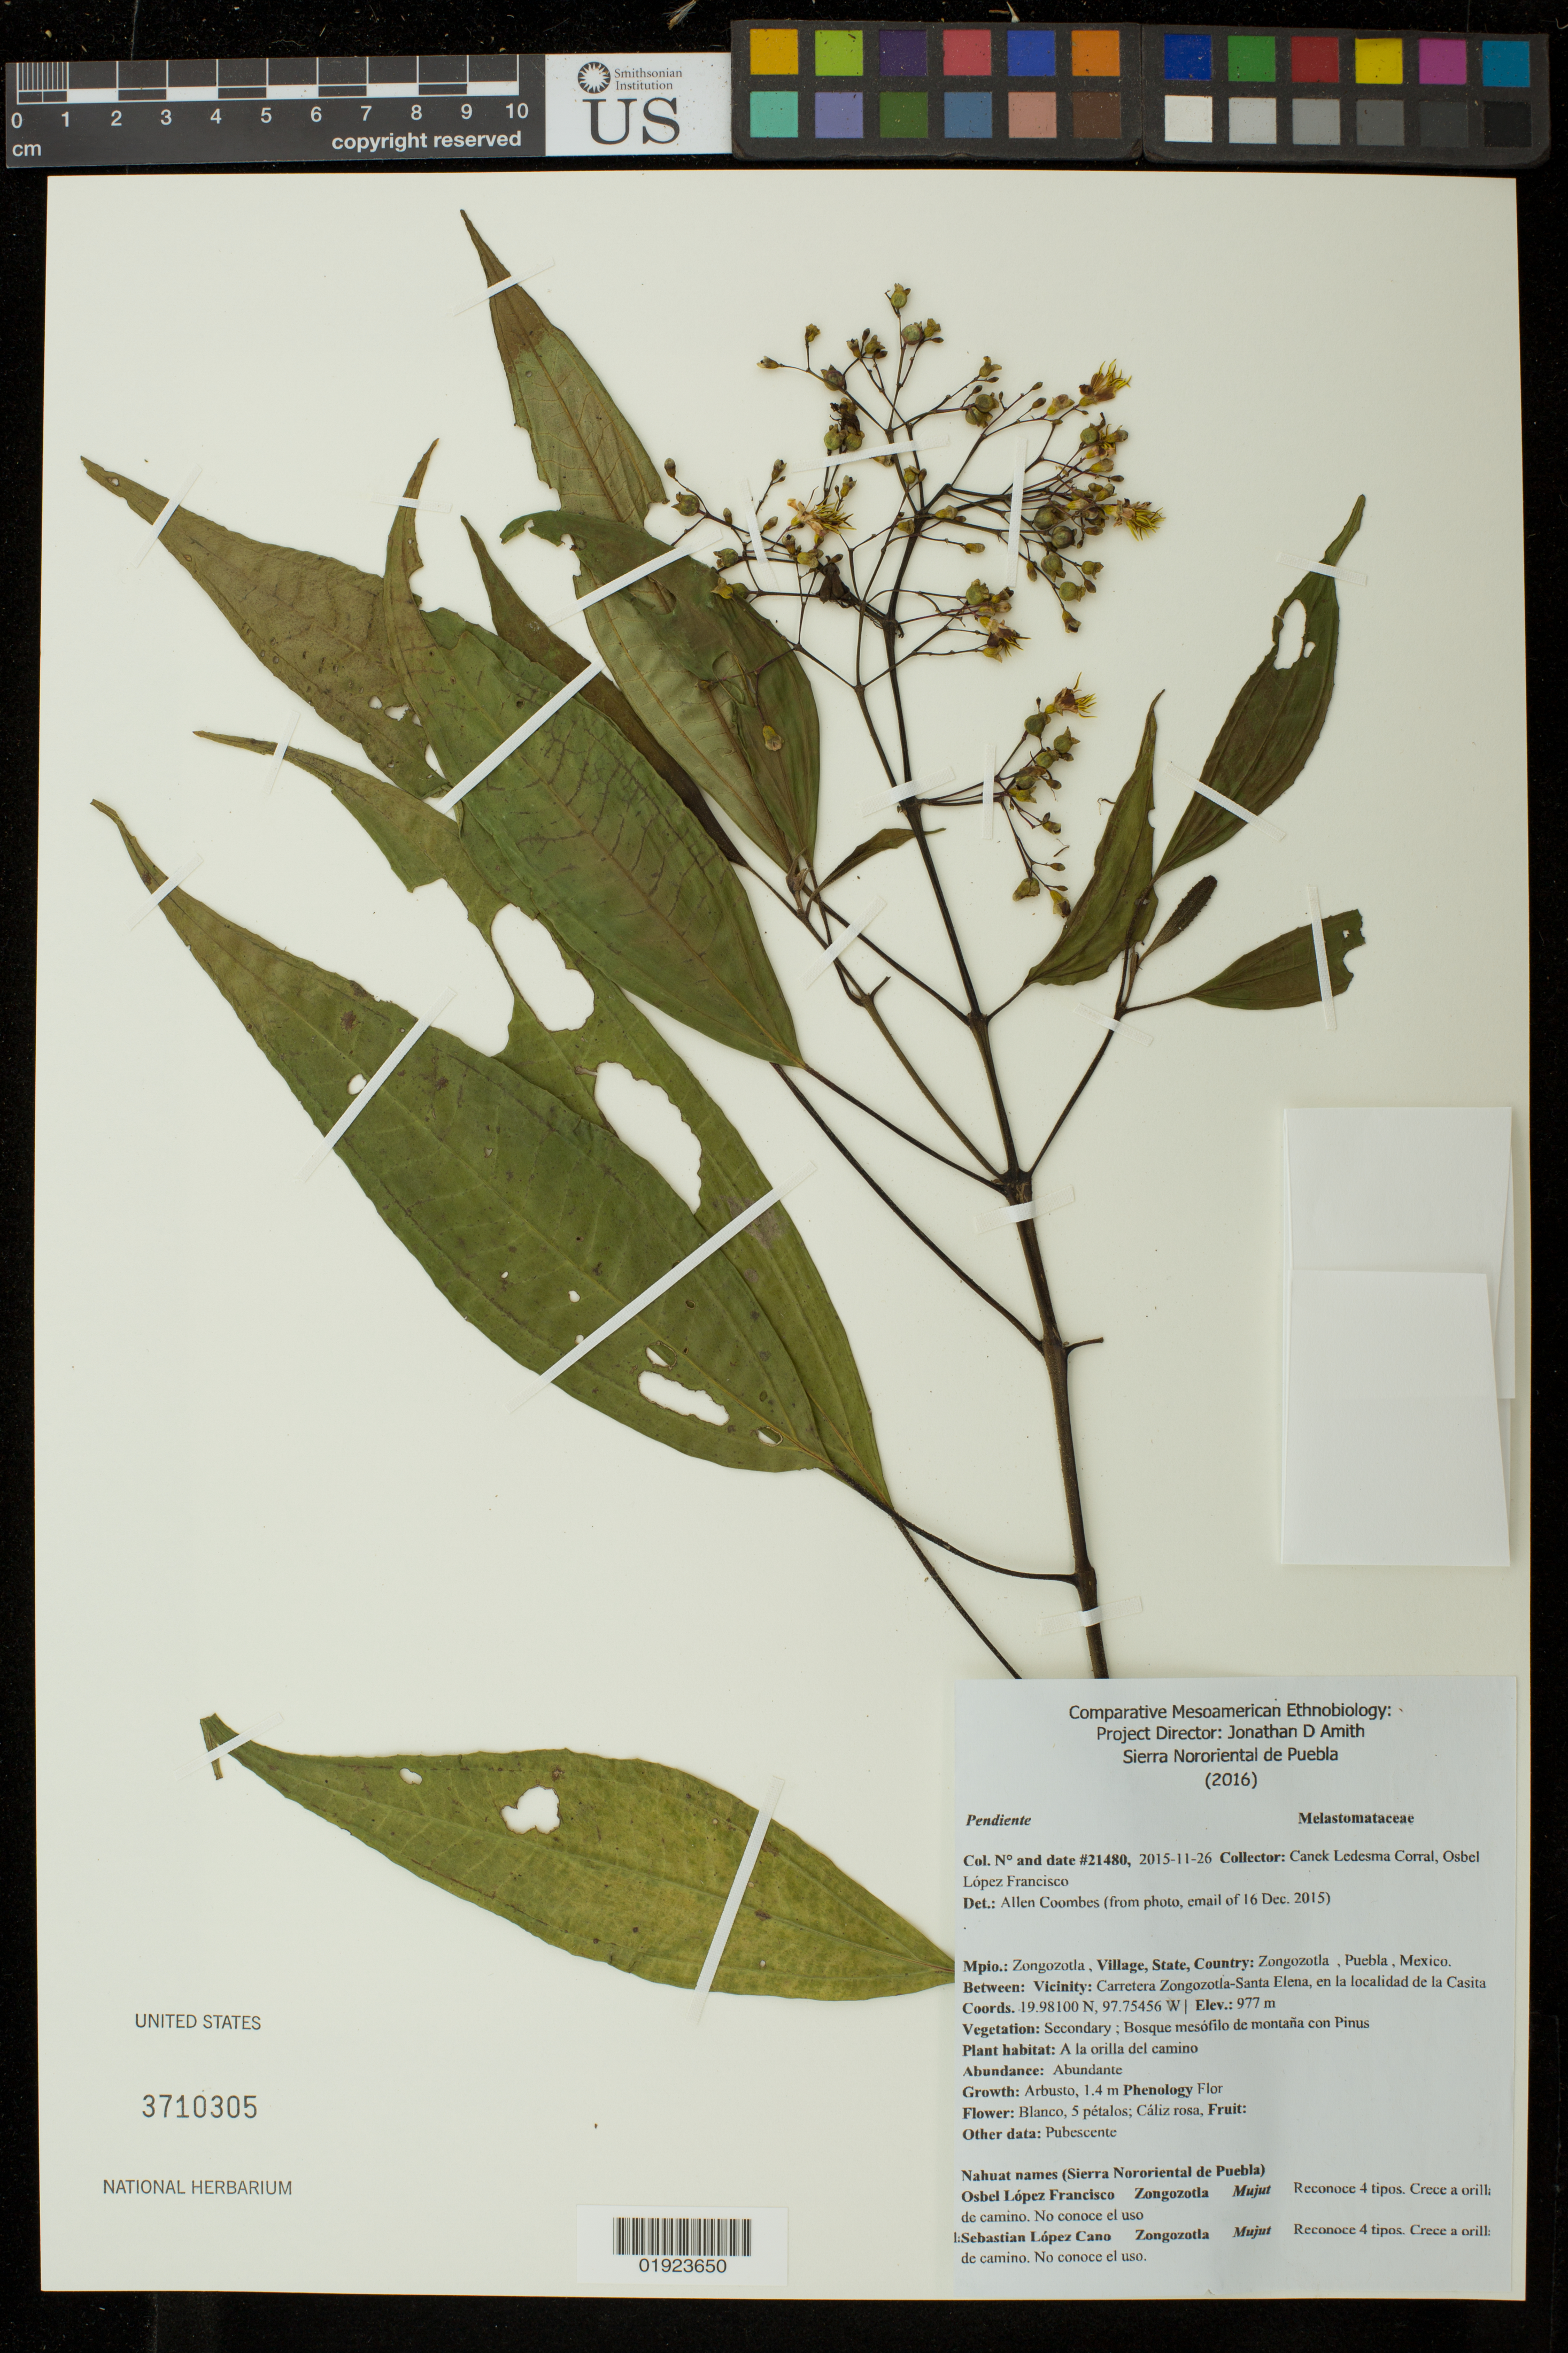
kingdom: Plantae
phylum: Tracheophyta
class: Magnoliopsida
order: Myrtales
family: Melastomataceae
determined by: Coombes, Allen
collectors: Canek Ledesma C. & O. Francisco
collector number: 21480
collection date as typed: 2015-11-26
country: Mexico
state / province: Puebla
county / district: Zongozotla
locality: Zongozotla, Puebla, Mexico, Carretera Zongozotla-Santa Elena, en la localidad de la Casita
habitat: Secondary; bosque mesofilo de montana con Pinus, a la orilla del camino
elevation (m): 977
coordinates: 19.98100N, 97.75456W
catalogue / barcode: US 3710305